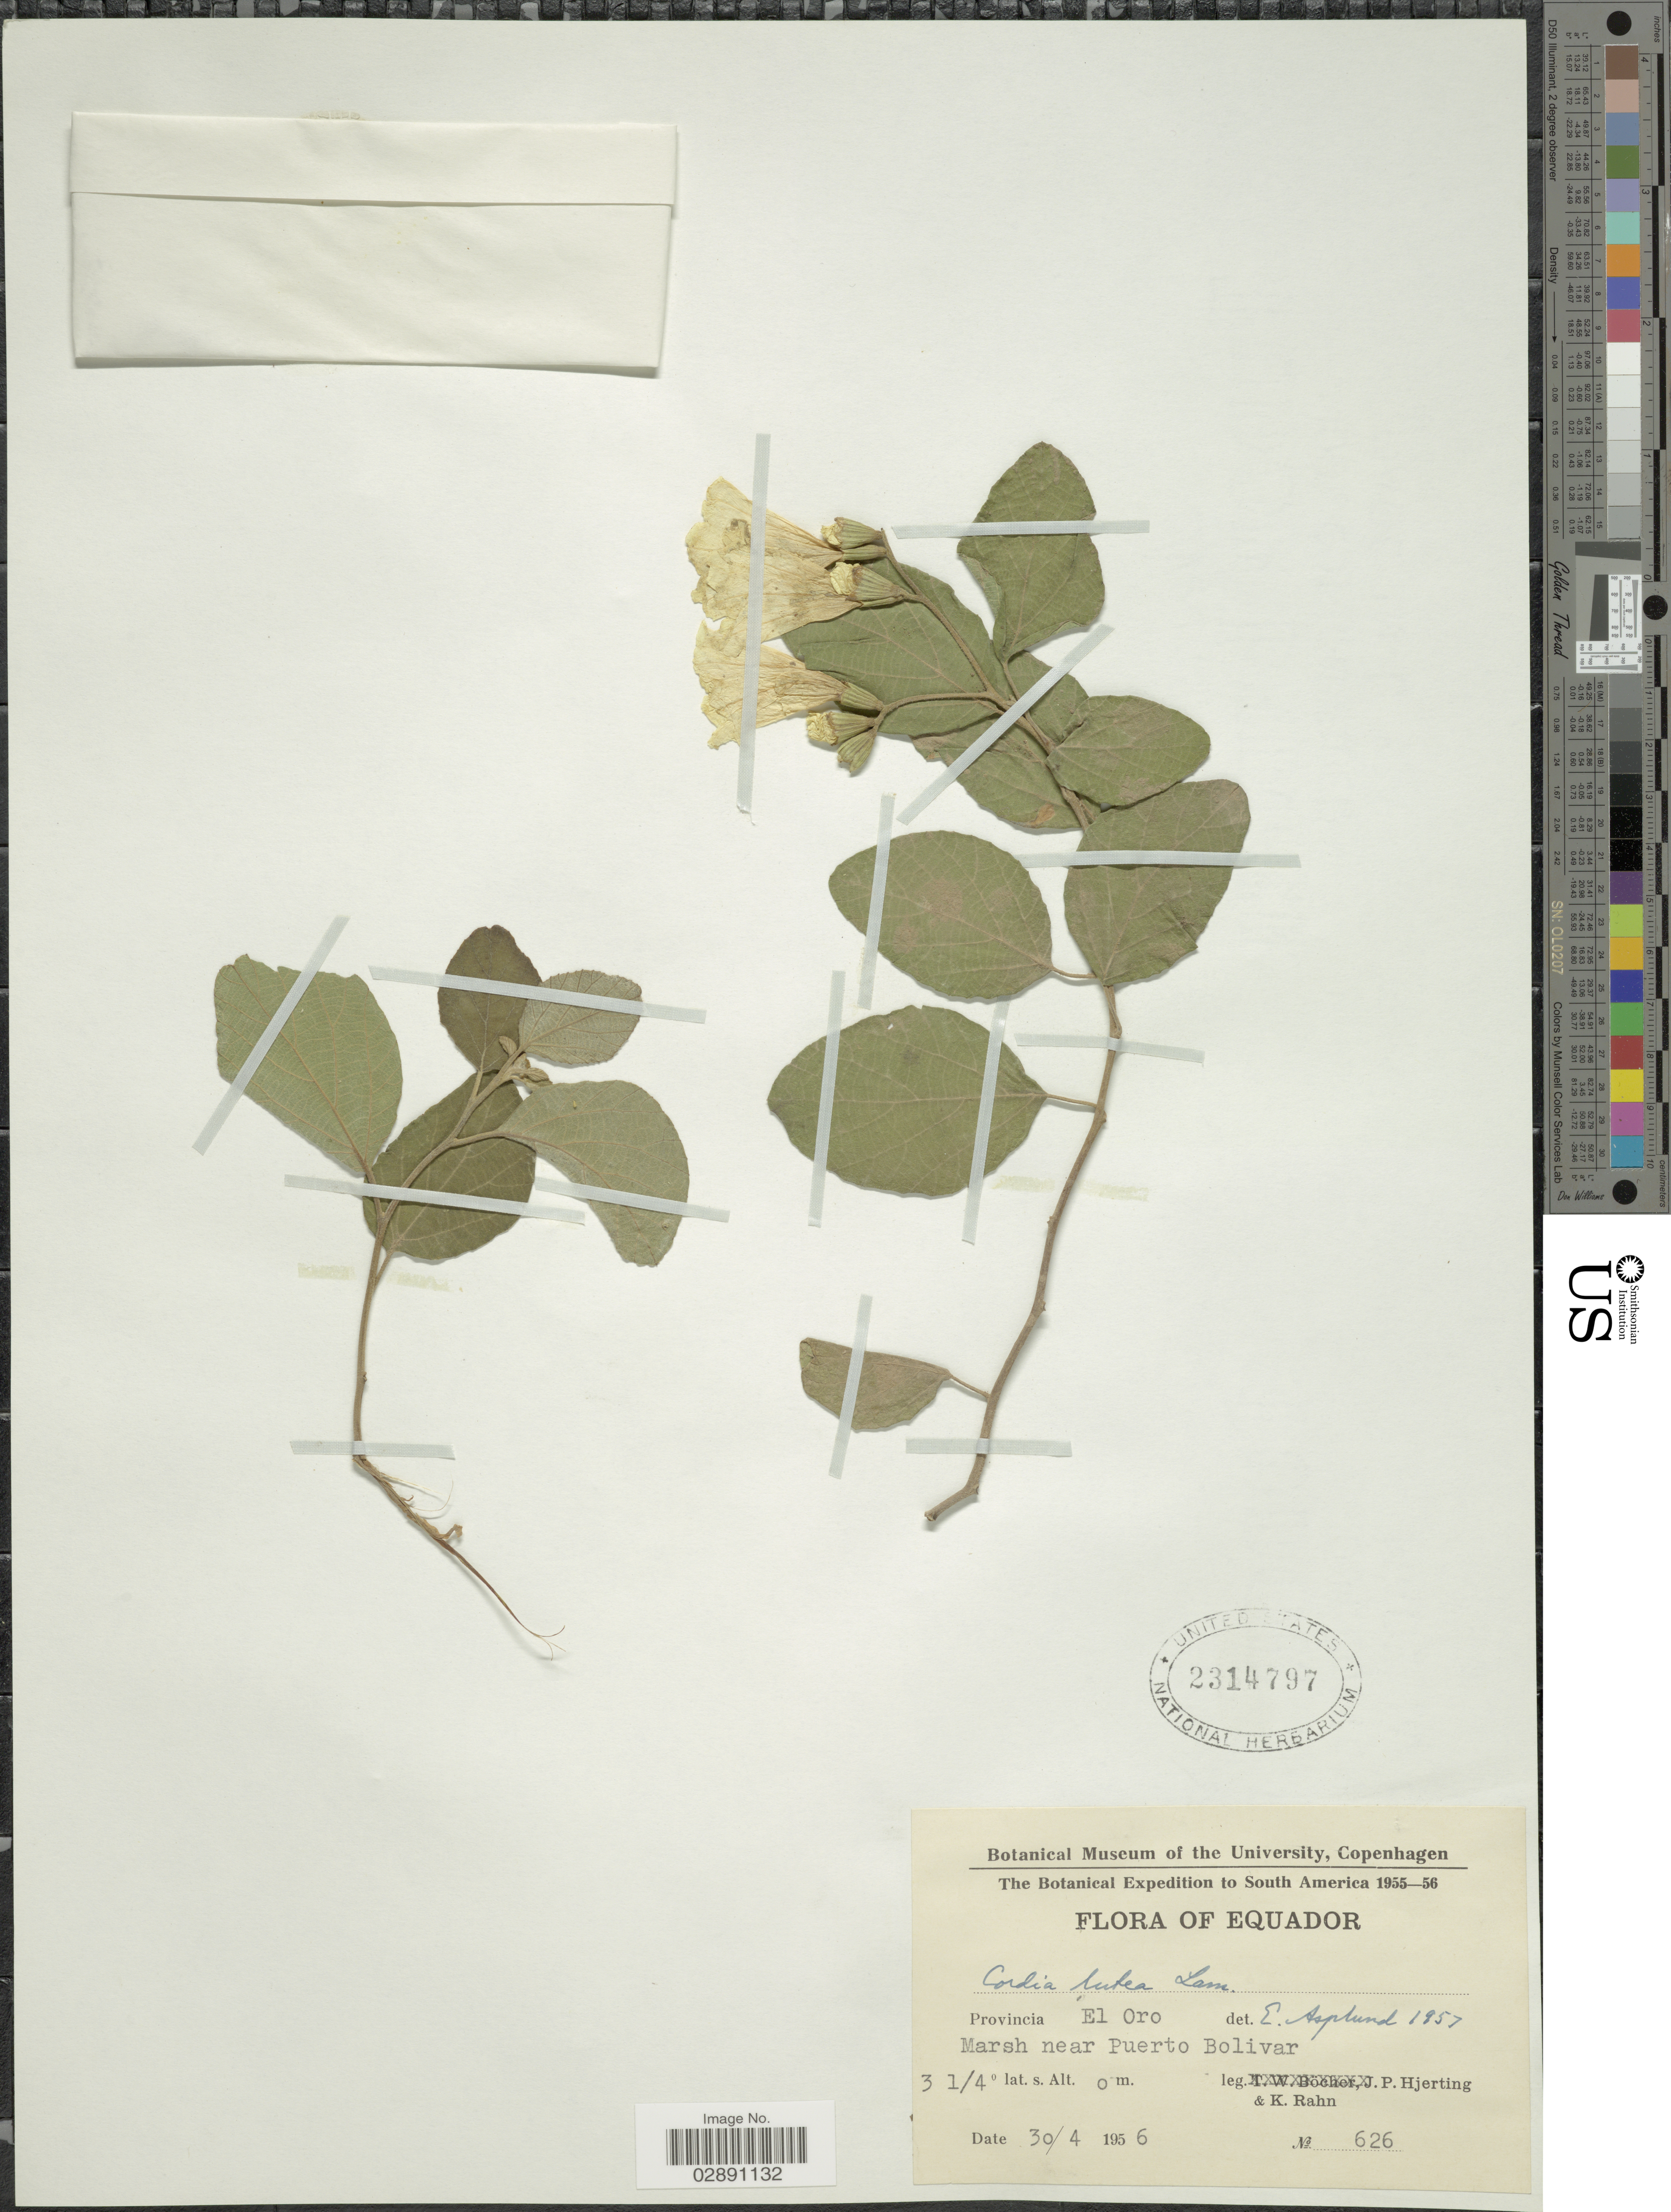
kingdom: Plantae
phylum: Tracheophyta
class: Magnoliopsida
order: Boraginales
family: Cordiaceae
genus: Cordia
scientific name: Cordia lutea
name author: Lam.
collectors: J. P. Hjerting & K. Rahn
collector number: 626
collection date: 1956-04-30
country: Ecuador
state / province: El Oro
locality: Marsh near Puerto Bolivar.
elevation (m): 0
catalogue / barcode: US 2314797